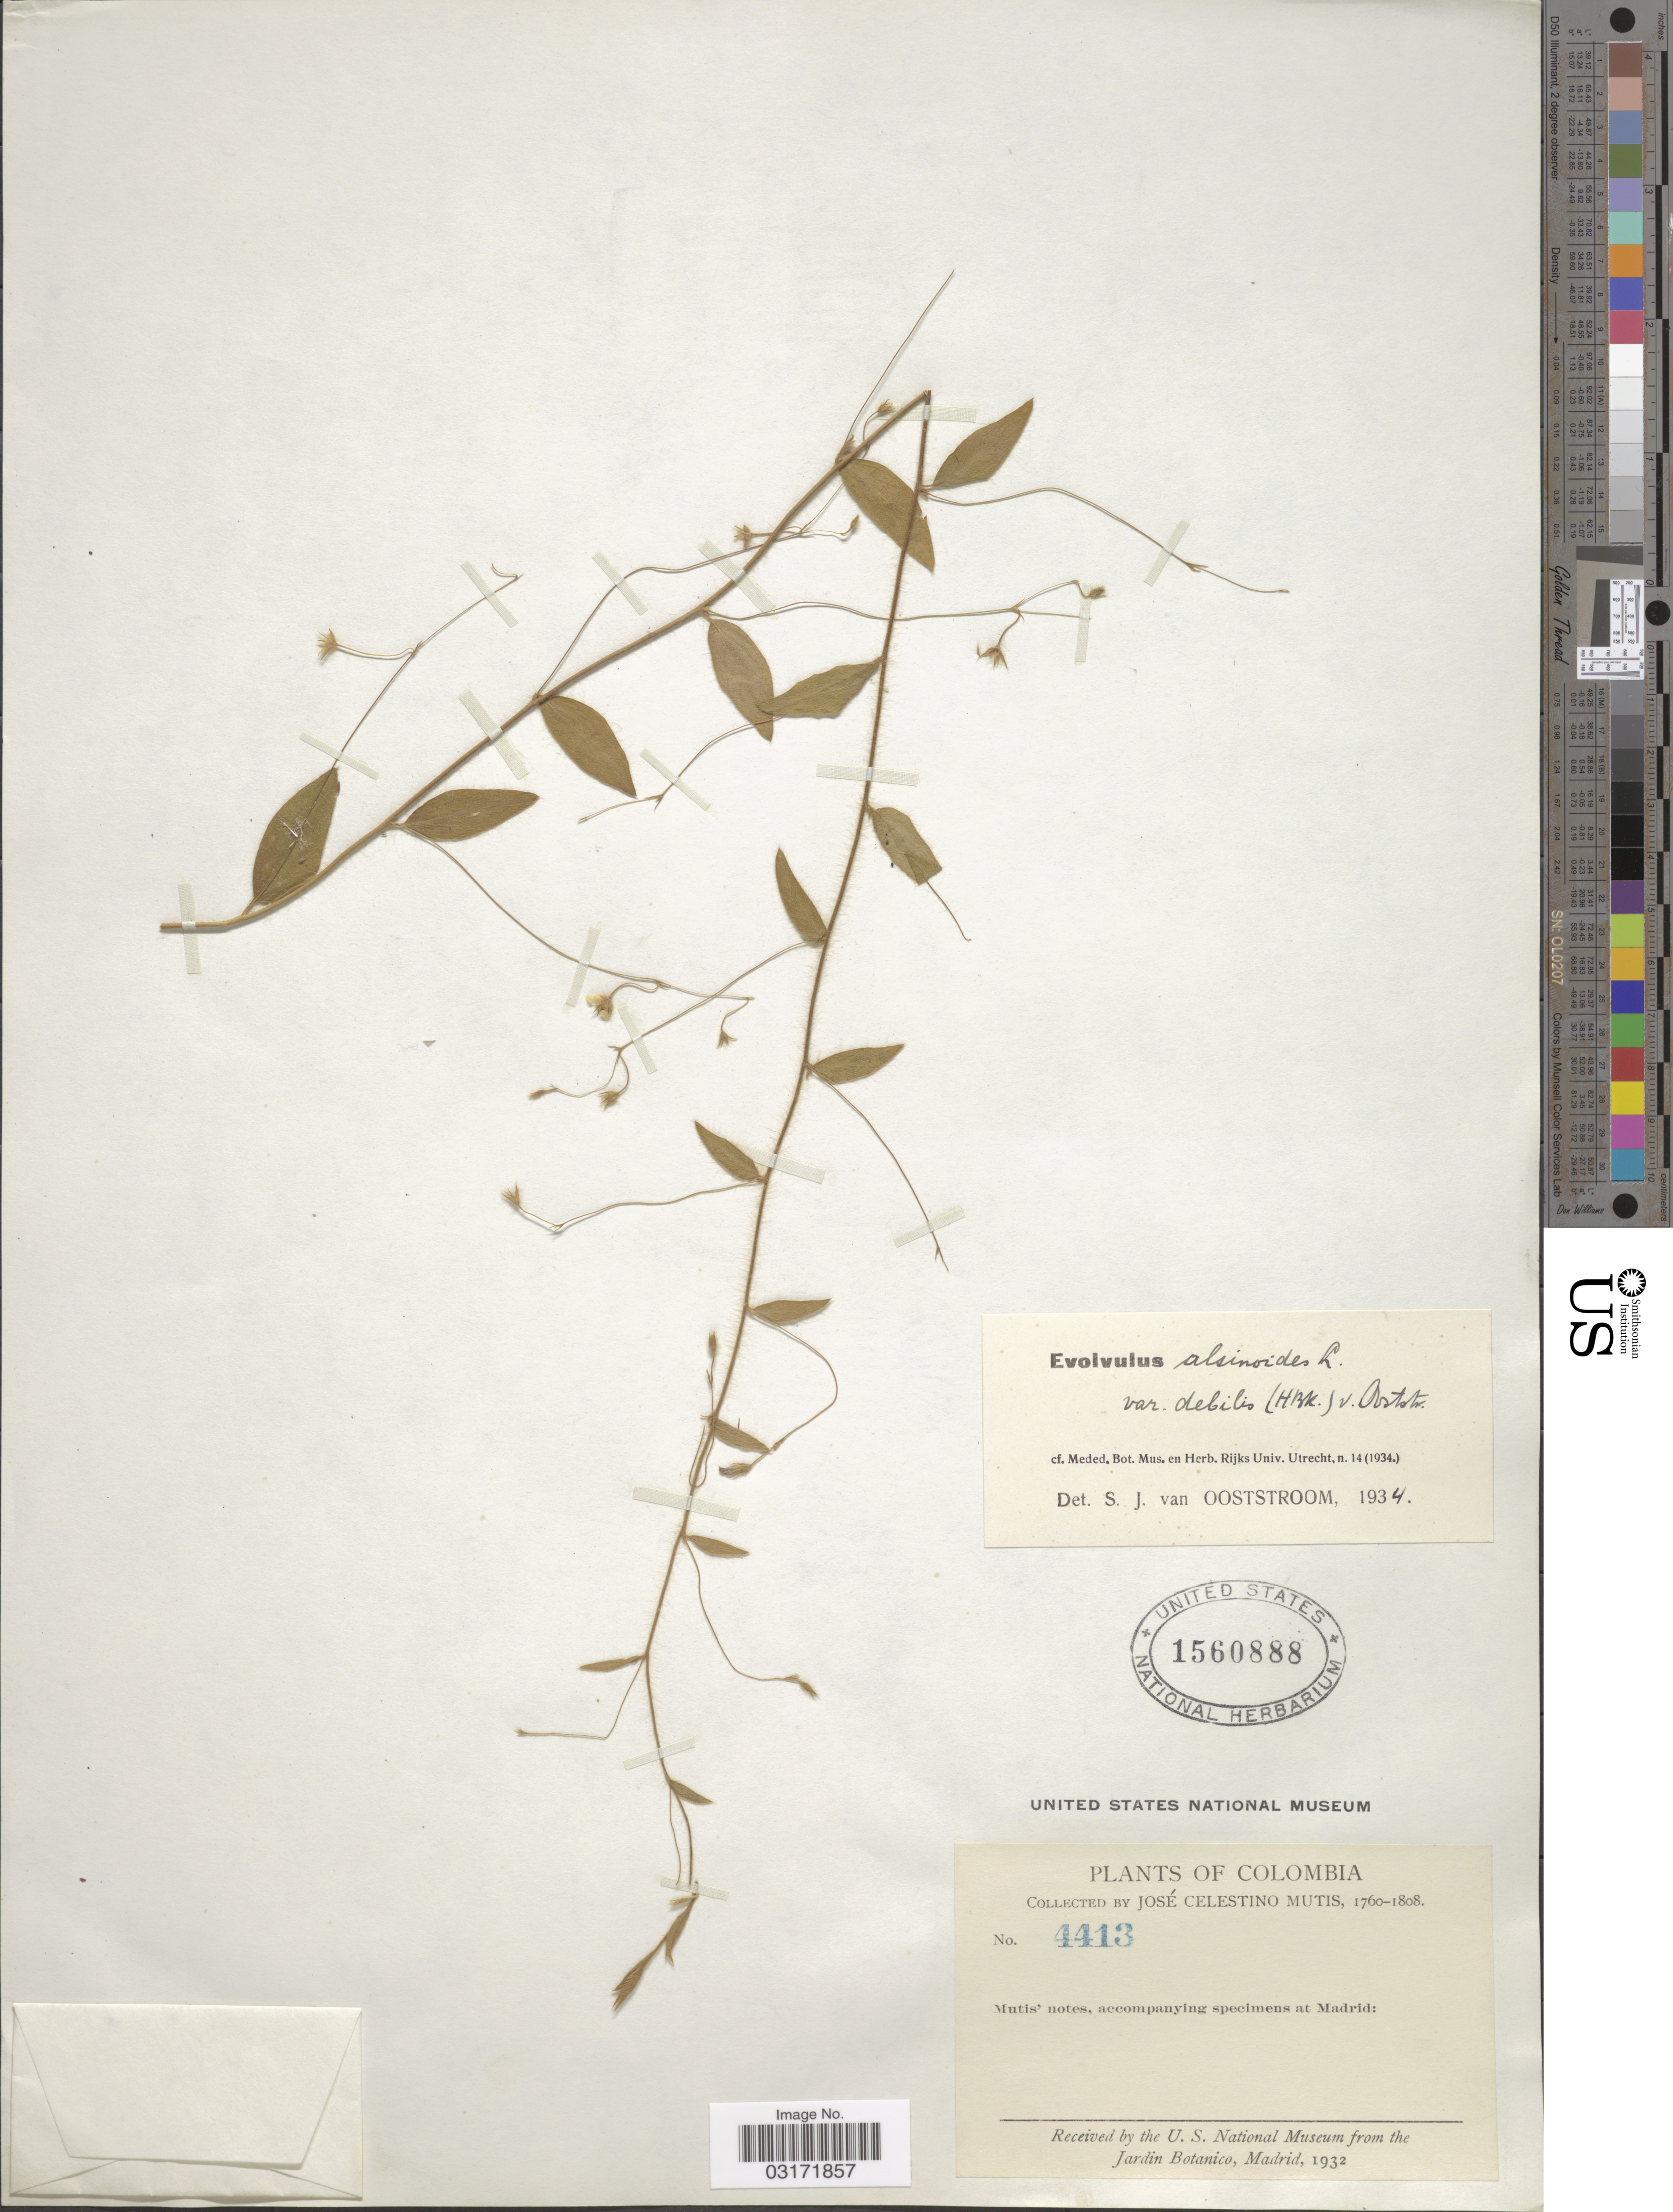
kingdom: Plantae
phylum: Tracheophyta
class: Magnoliopsida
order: Solanales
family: Convolvulaceae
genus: Evolvulus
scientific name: Evolvulus alsinoides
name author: (L.) L.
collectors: J. C. B. Mutis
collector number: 4413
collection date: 1760/1808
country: Colombia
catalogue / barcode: US 1560888